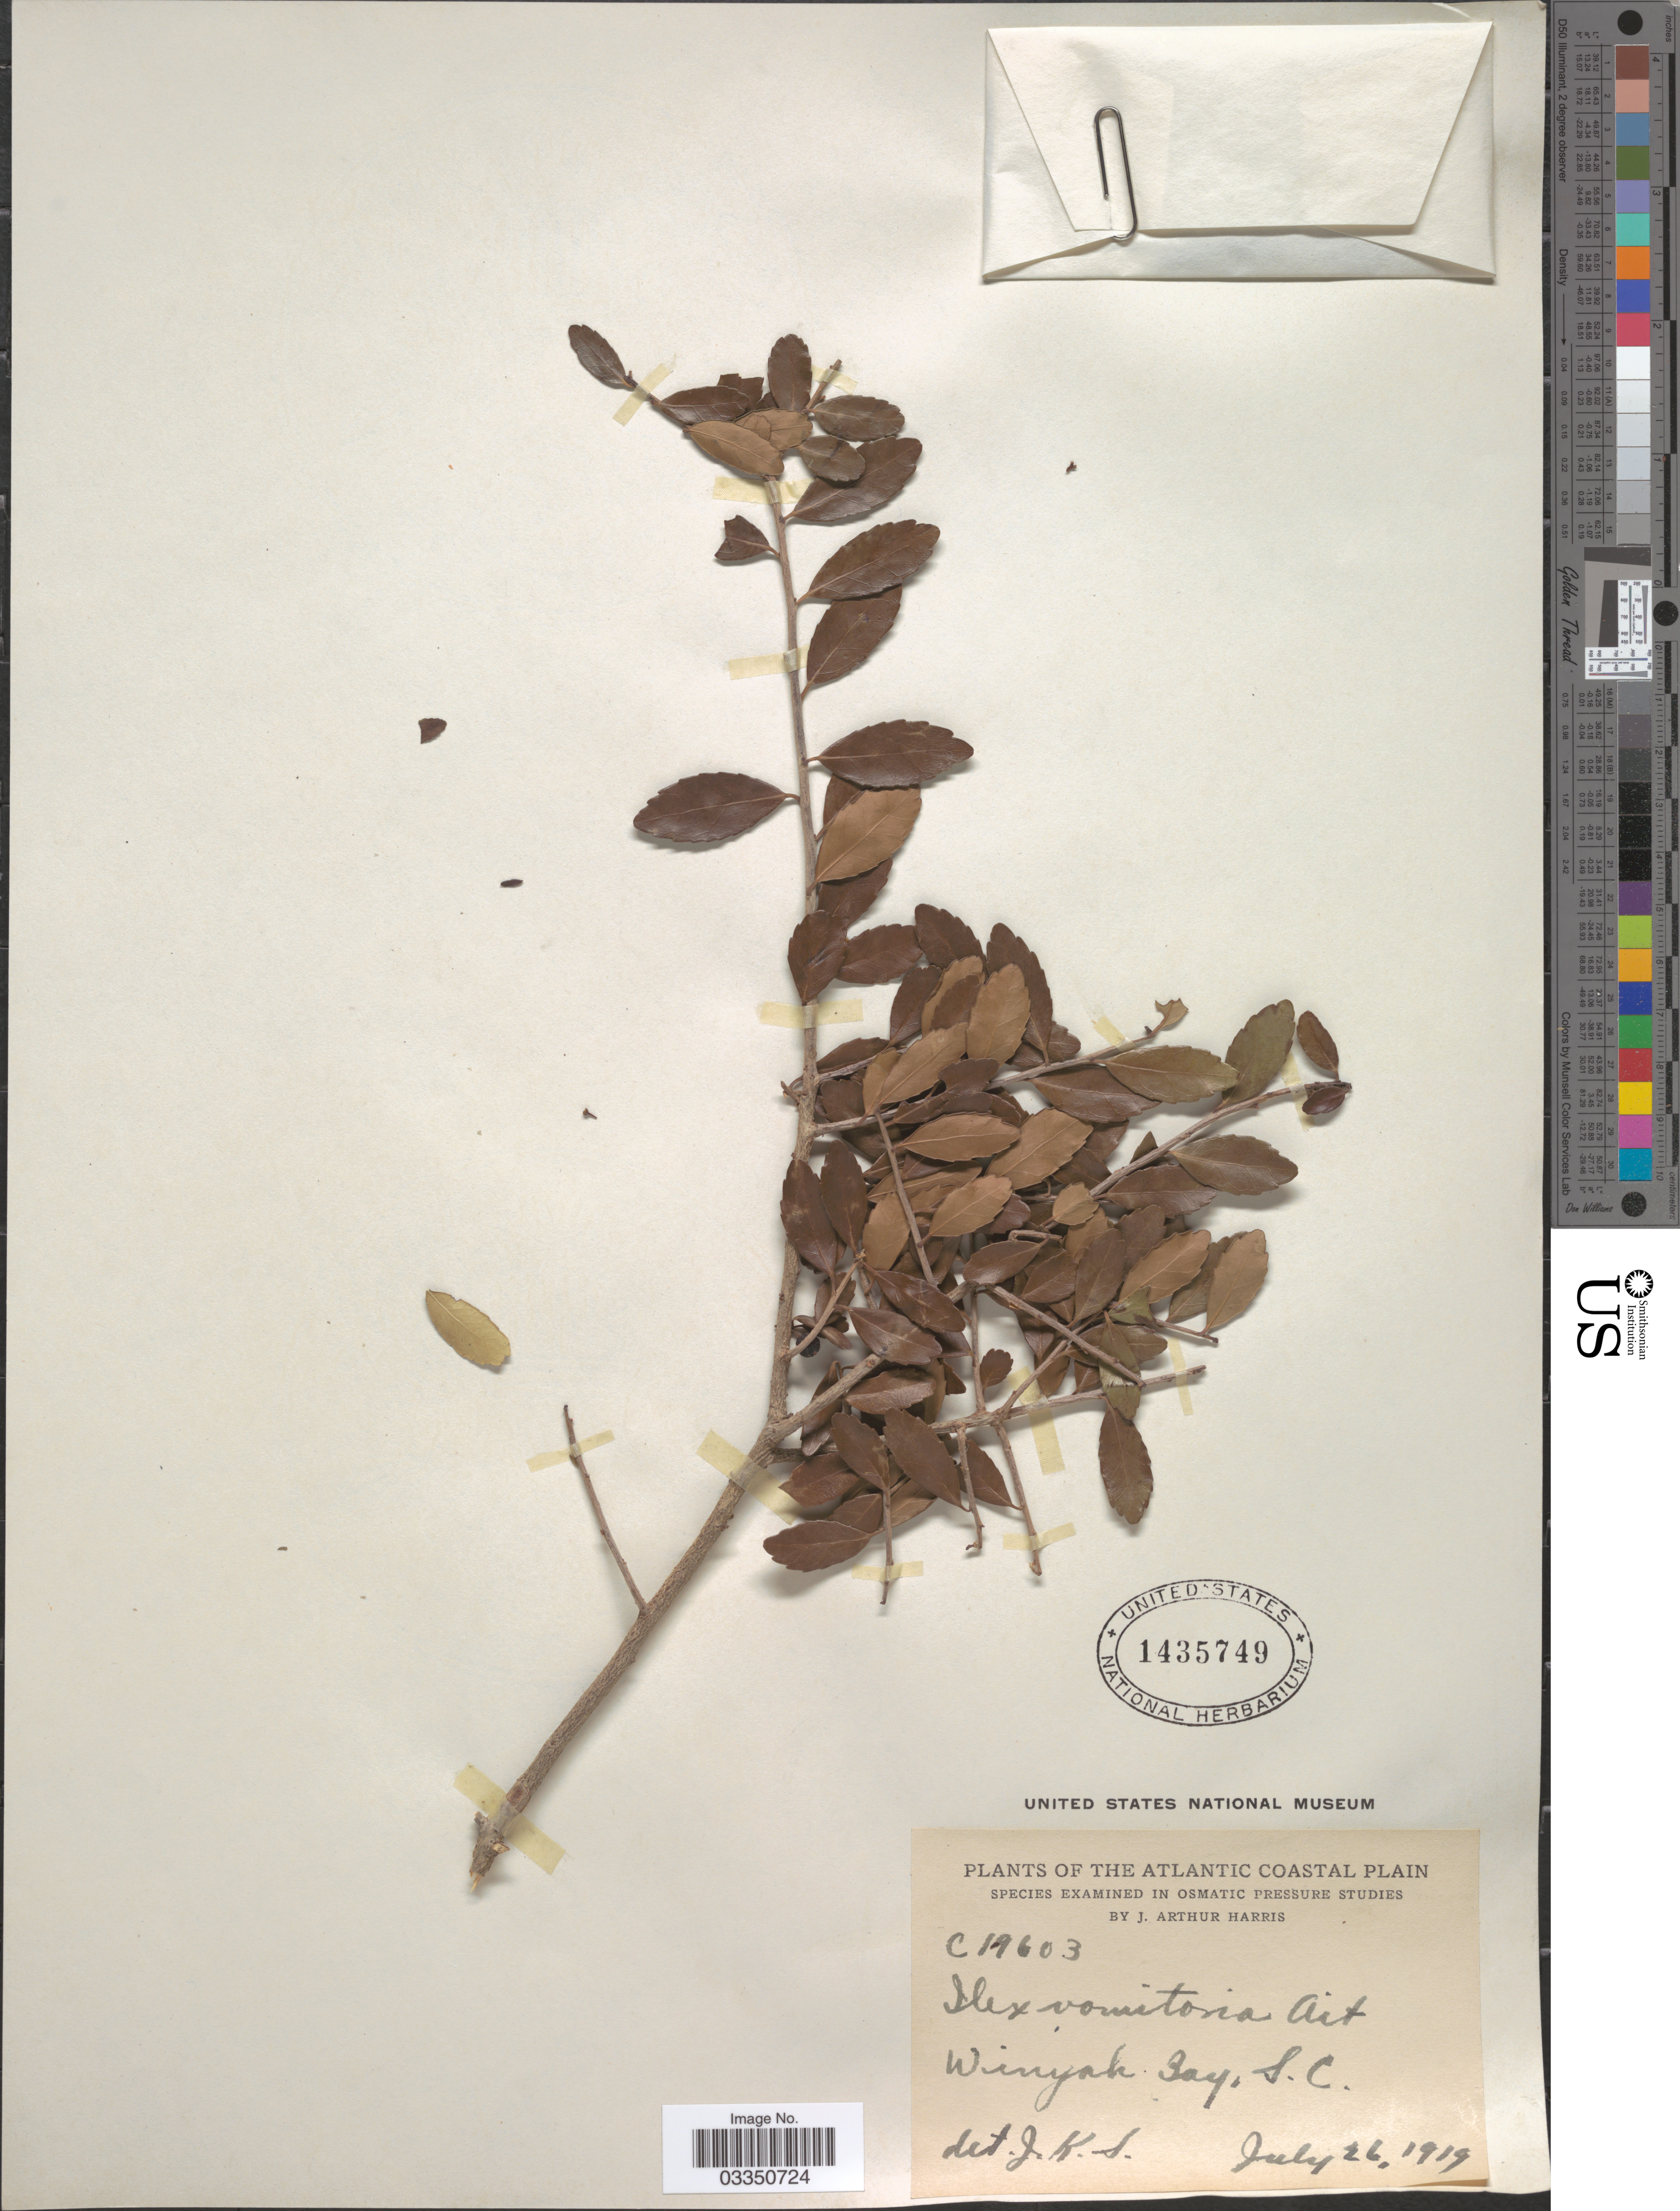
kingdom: Plantae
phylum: Tracheophyta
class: Magnoliopsida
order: Aquifoliales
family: Aquifoliaceae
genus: Ilex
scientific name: Ilex vomitoria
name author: Aiton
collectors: J. A. Harris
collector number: C19603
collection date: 1919-07-26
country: United States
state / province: South Carolina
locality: Winyah Bay.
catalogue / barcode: US 1435749